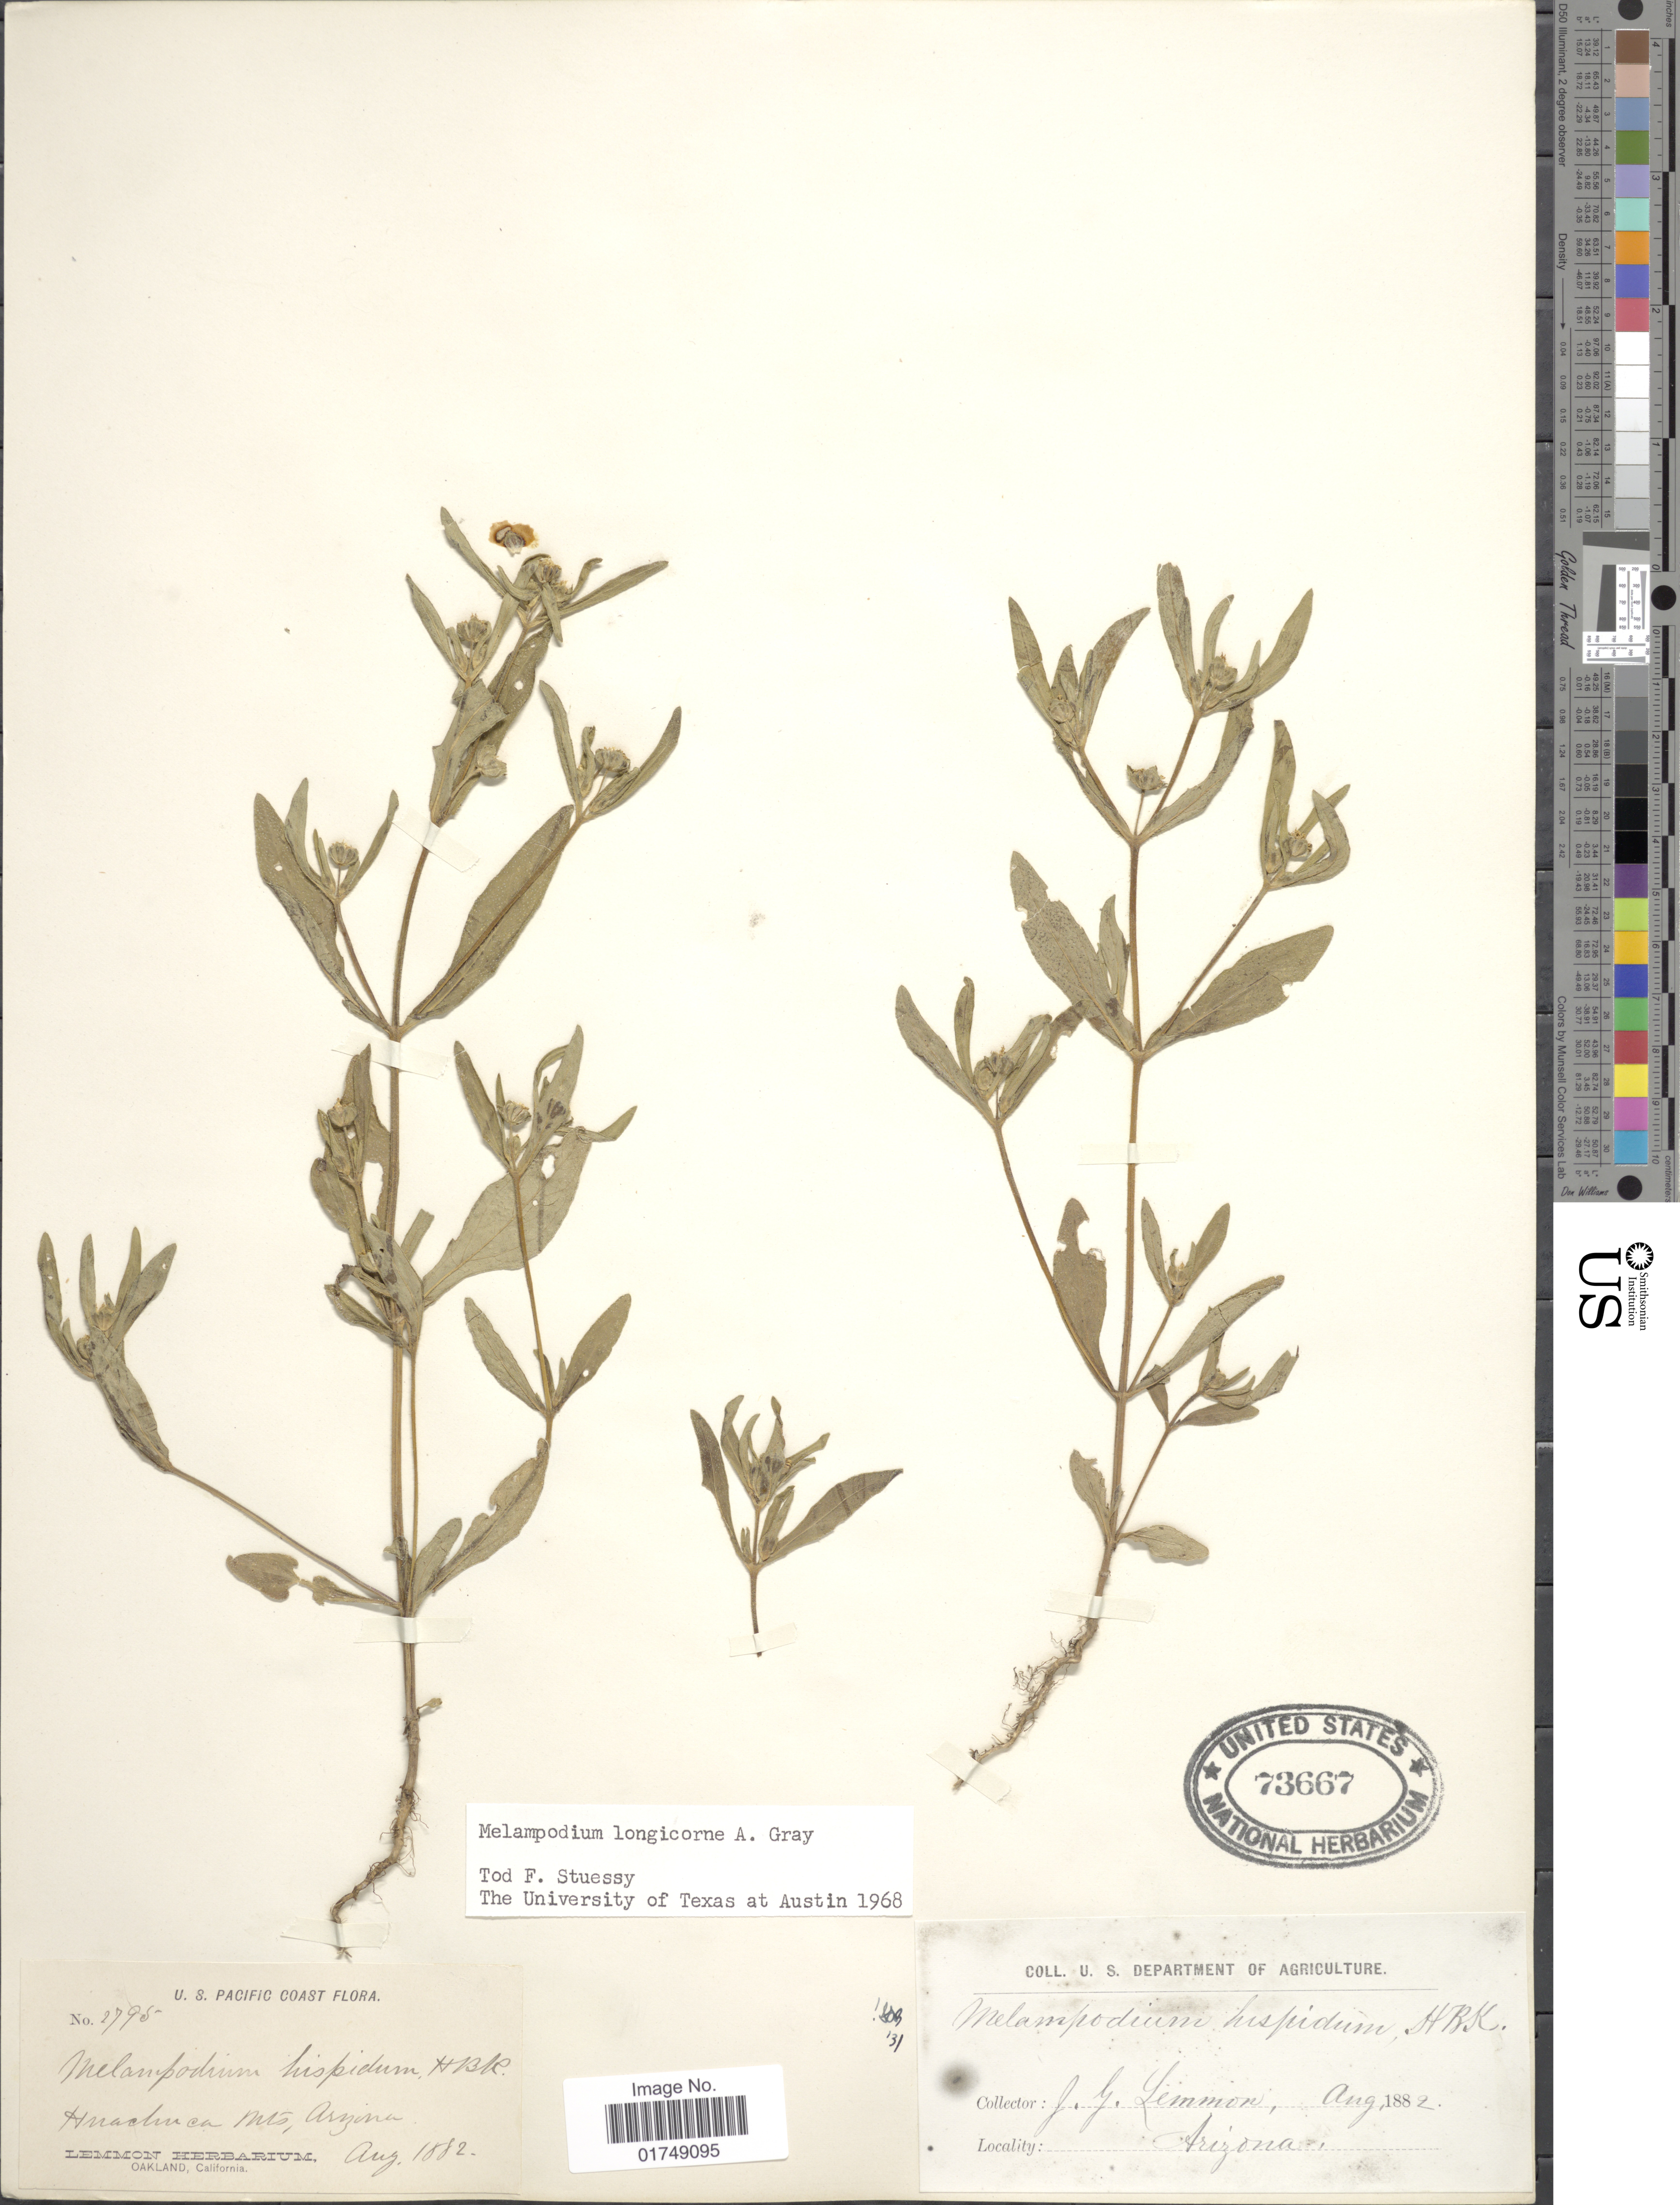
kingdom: Plantae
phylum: Tracheophyta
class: Magnoliopsida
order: Asterales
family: Asteraceae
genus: Melampodium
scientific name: Melampodium longicorne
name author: A. Gray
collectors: J. Lemmon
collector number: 2795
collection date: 1882-08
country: United States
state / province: Arizona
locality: U. S. Pacific Coast, Huachuca Mts.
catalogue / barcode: US 73667